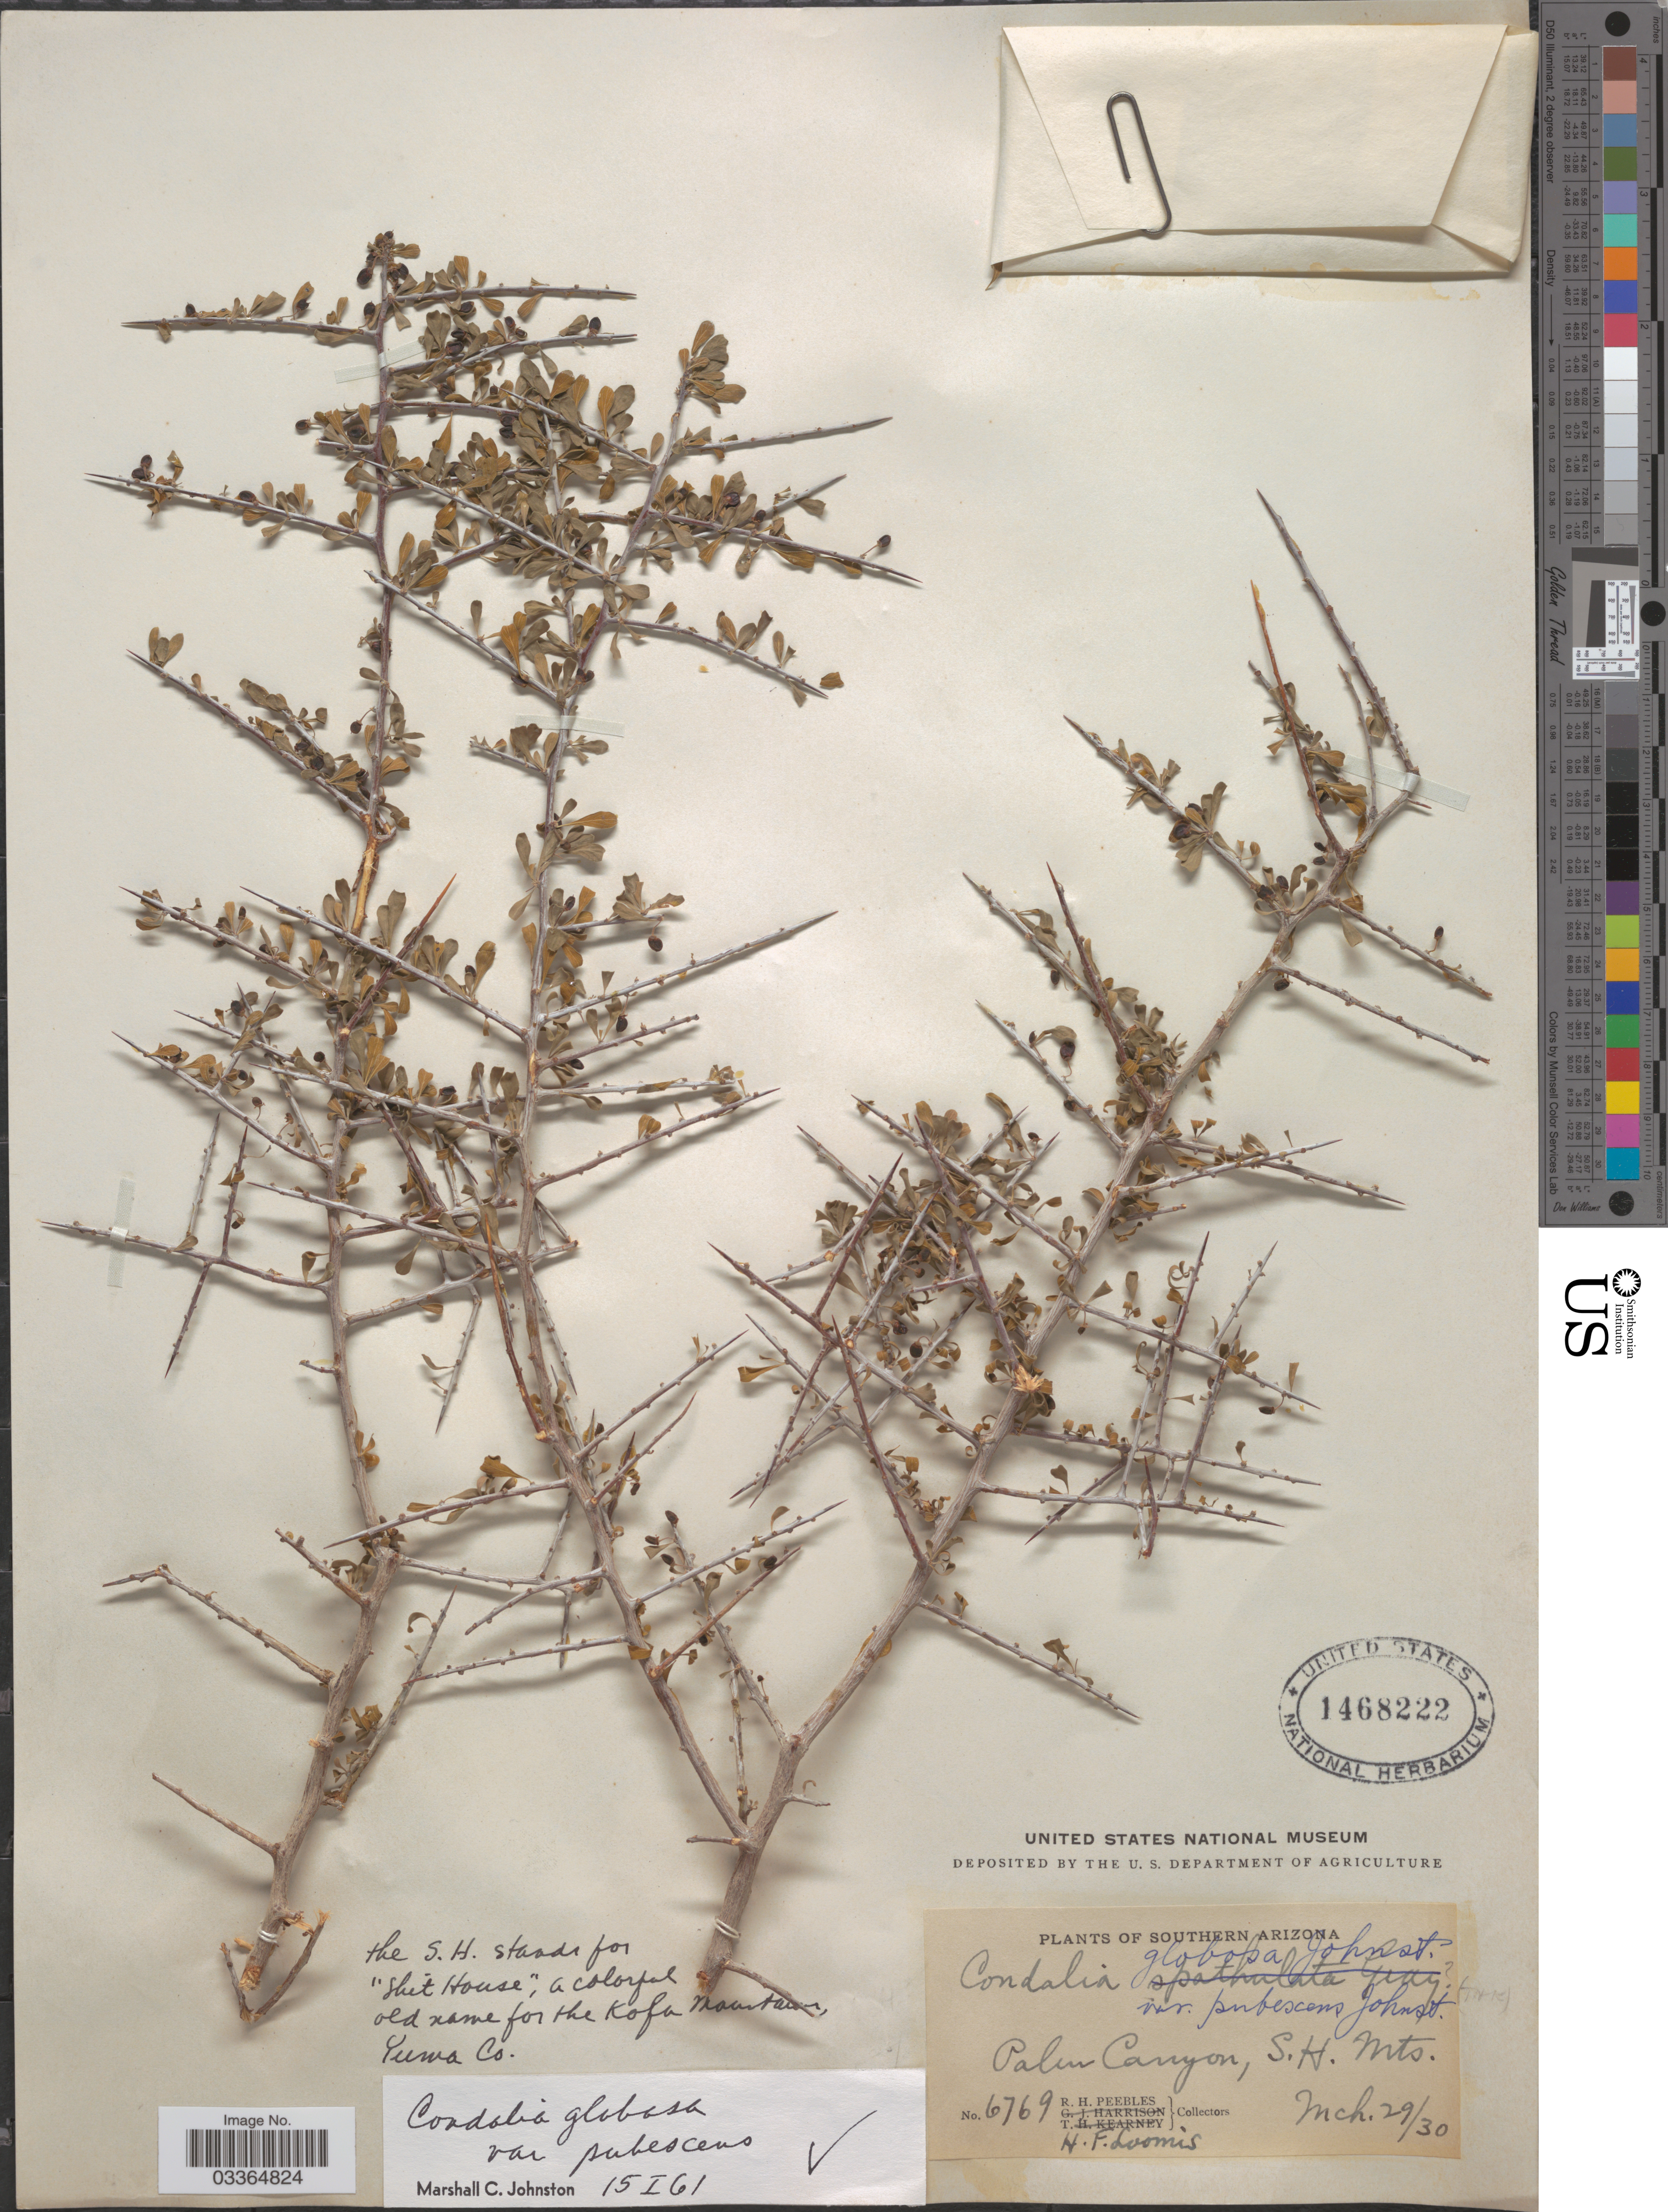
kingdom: Plantae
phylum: Tracheophyta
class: Magnoliopsida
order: Rosales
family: Rhamnaceae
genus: Condalia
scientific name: Condalia globosa var. pubescens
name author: I.M. Johnst.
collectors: R. H. Peebles & H. F. Loomis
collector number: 6769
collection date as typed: Transcribed d/m/y: 29/3/30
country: United States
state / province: Arizona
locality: Southern Arizona. Palur Canyon, S.H. Mts.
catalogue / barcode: US 1468222